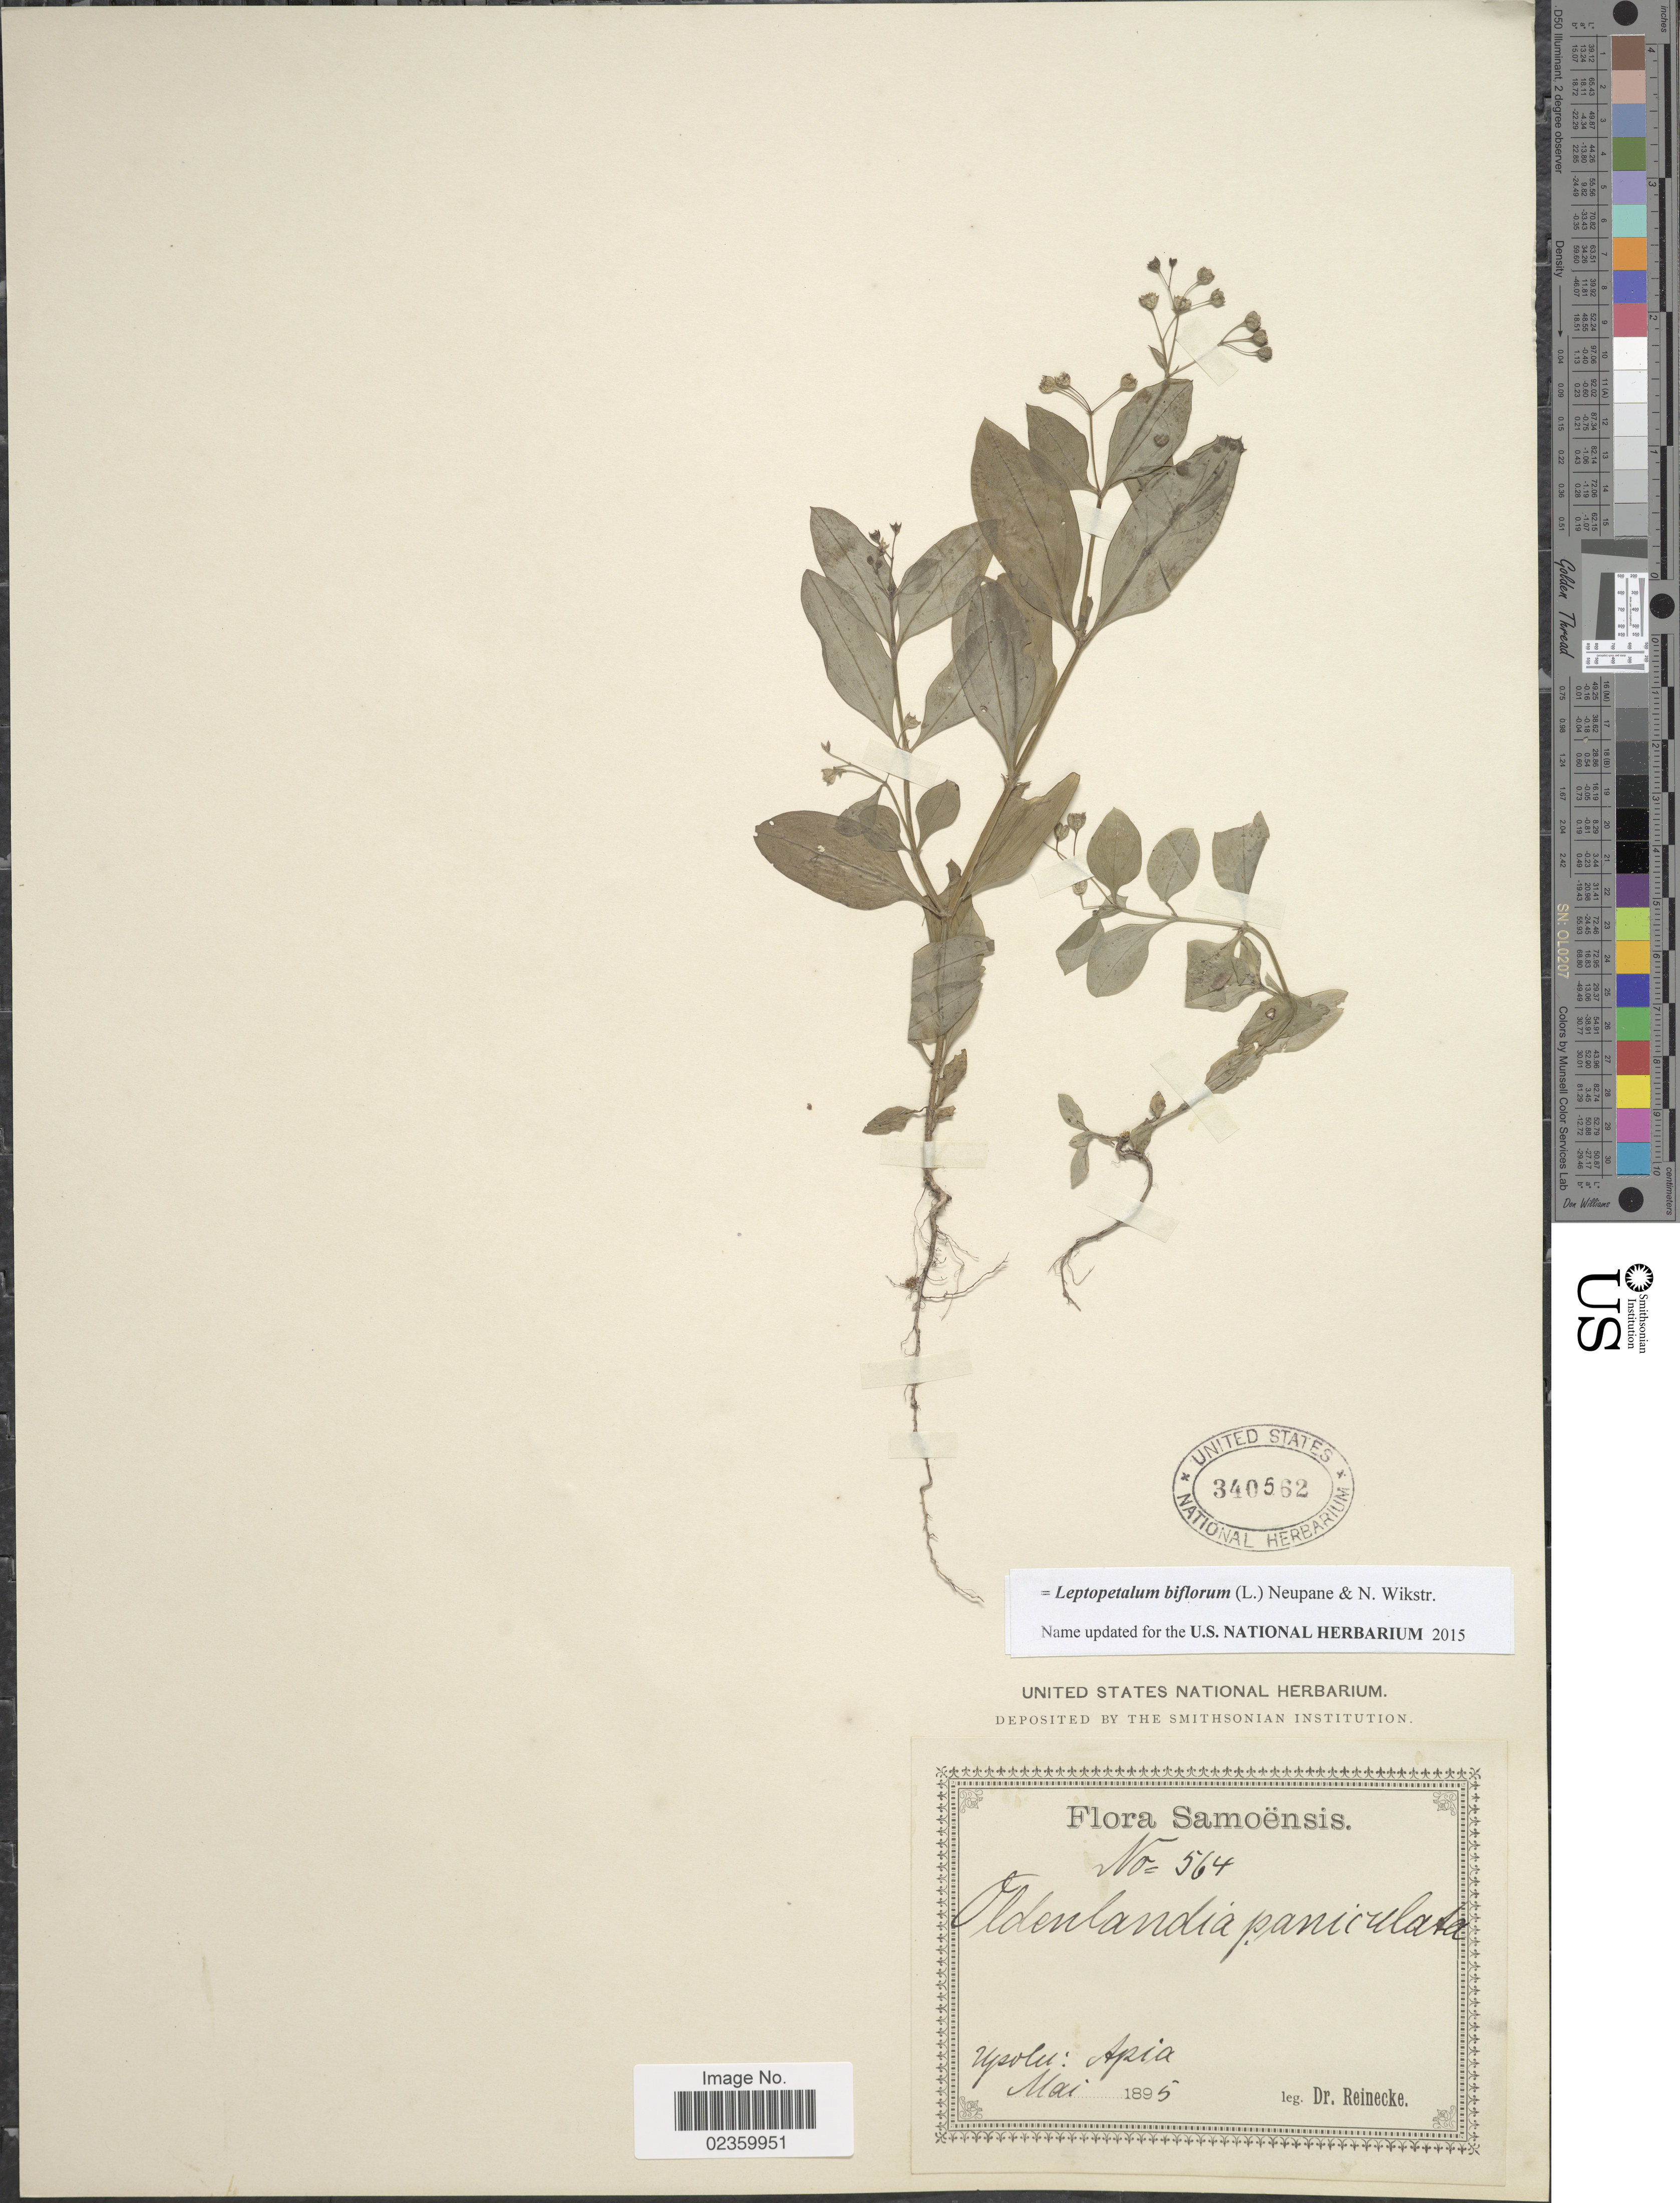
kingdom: Plantae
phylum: Tracheophyta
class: Magnoliopsida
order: Gentianales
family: Rubiaceae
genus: Leptopetalum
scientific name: Leptopetalum biflorum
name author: (L.) Neupane & N. Wikstr.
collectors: -- Reinecke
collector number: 564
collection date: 1895-05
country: Samoa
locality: Samoensis. Upolu: Apia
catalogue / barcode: US 340562